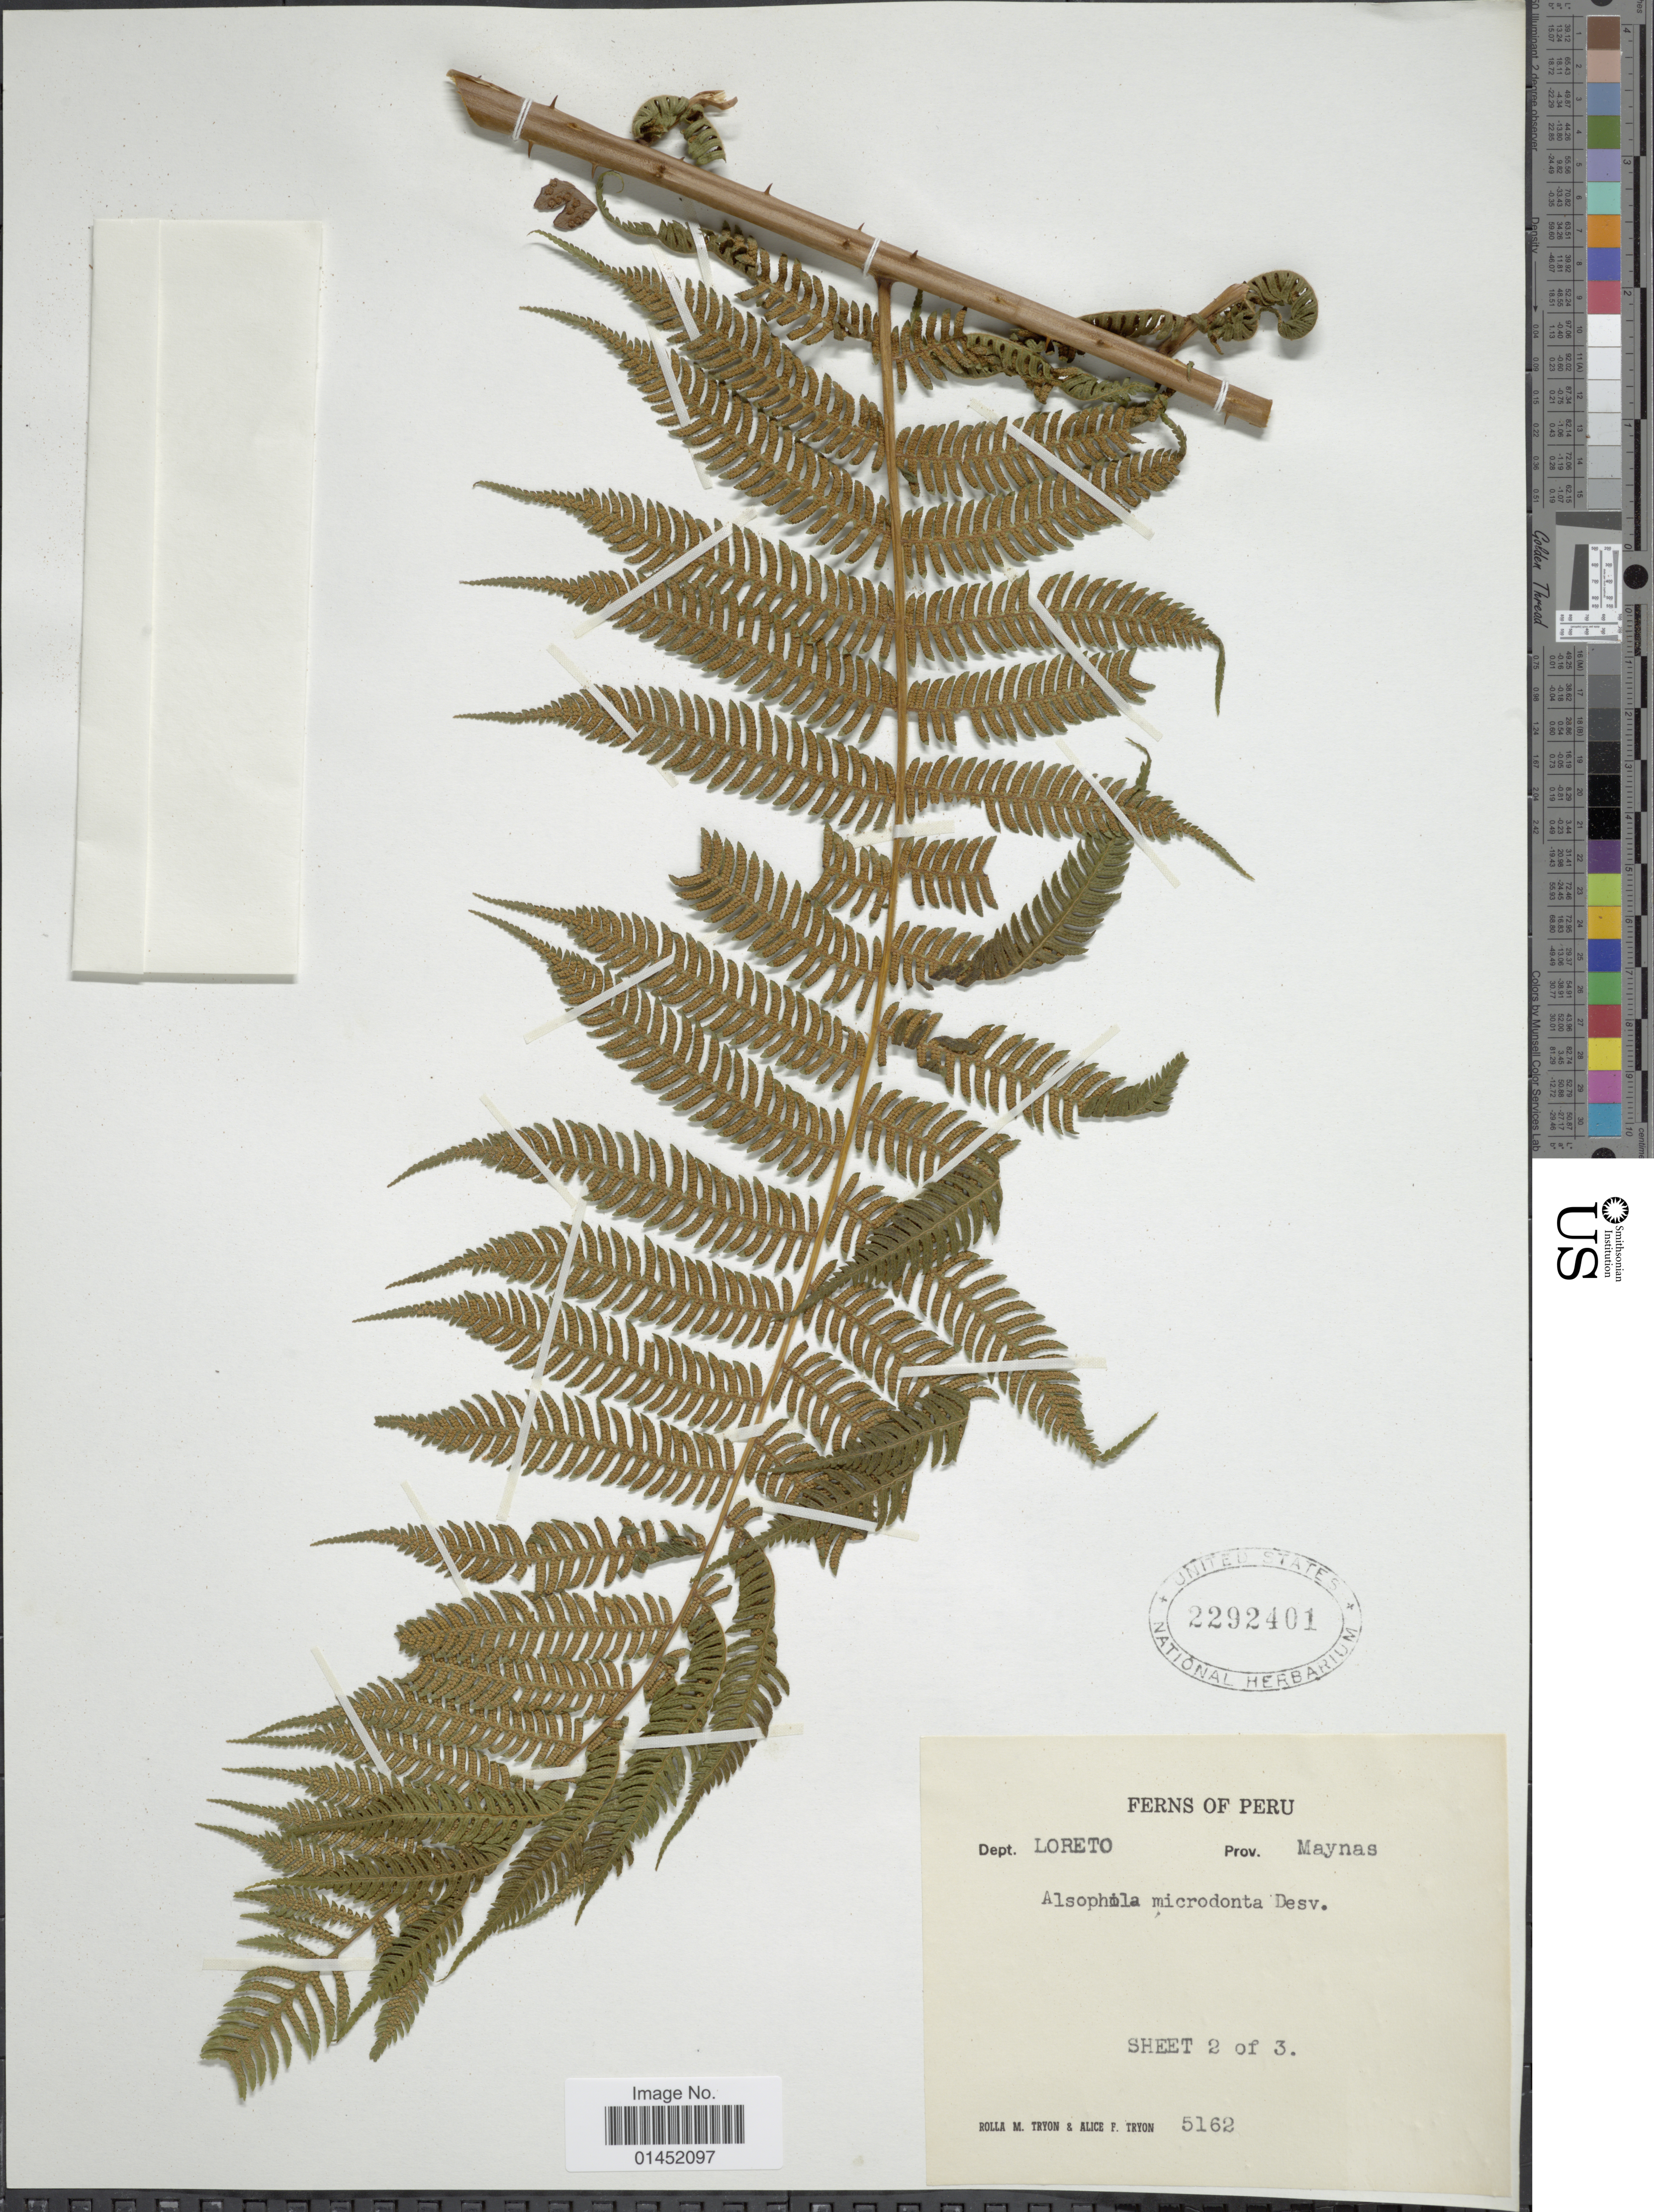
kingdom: Plantae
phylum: Tracheophyta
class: Polypodiopsida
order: Cyatheales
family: Cyatheaceae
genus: Cyathea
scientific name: Cyathea microdonta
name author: (Desv.) Domin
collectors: R. M. Tryon & A. F. Tryon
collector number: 5162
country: Peru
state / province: Loreto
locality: Dept. Loreto, Prov. Maynas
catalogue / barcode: US 2292401